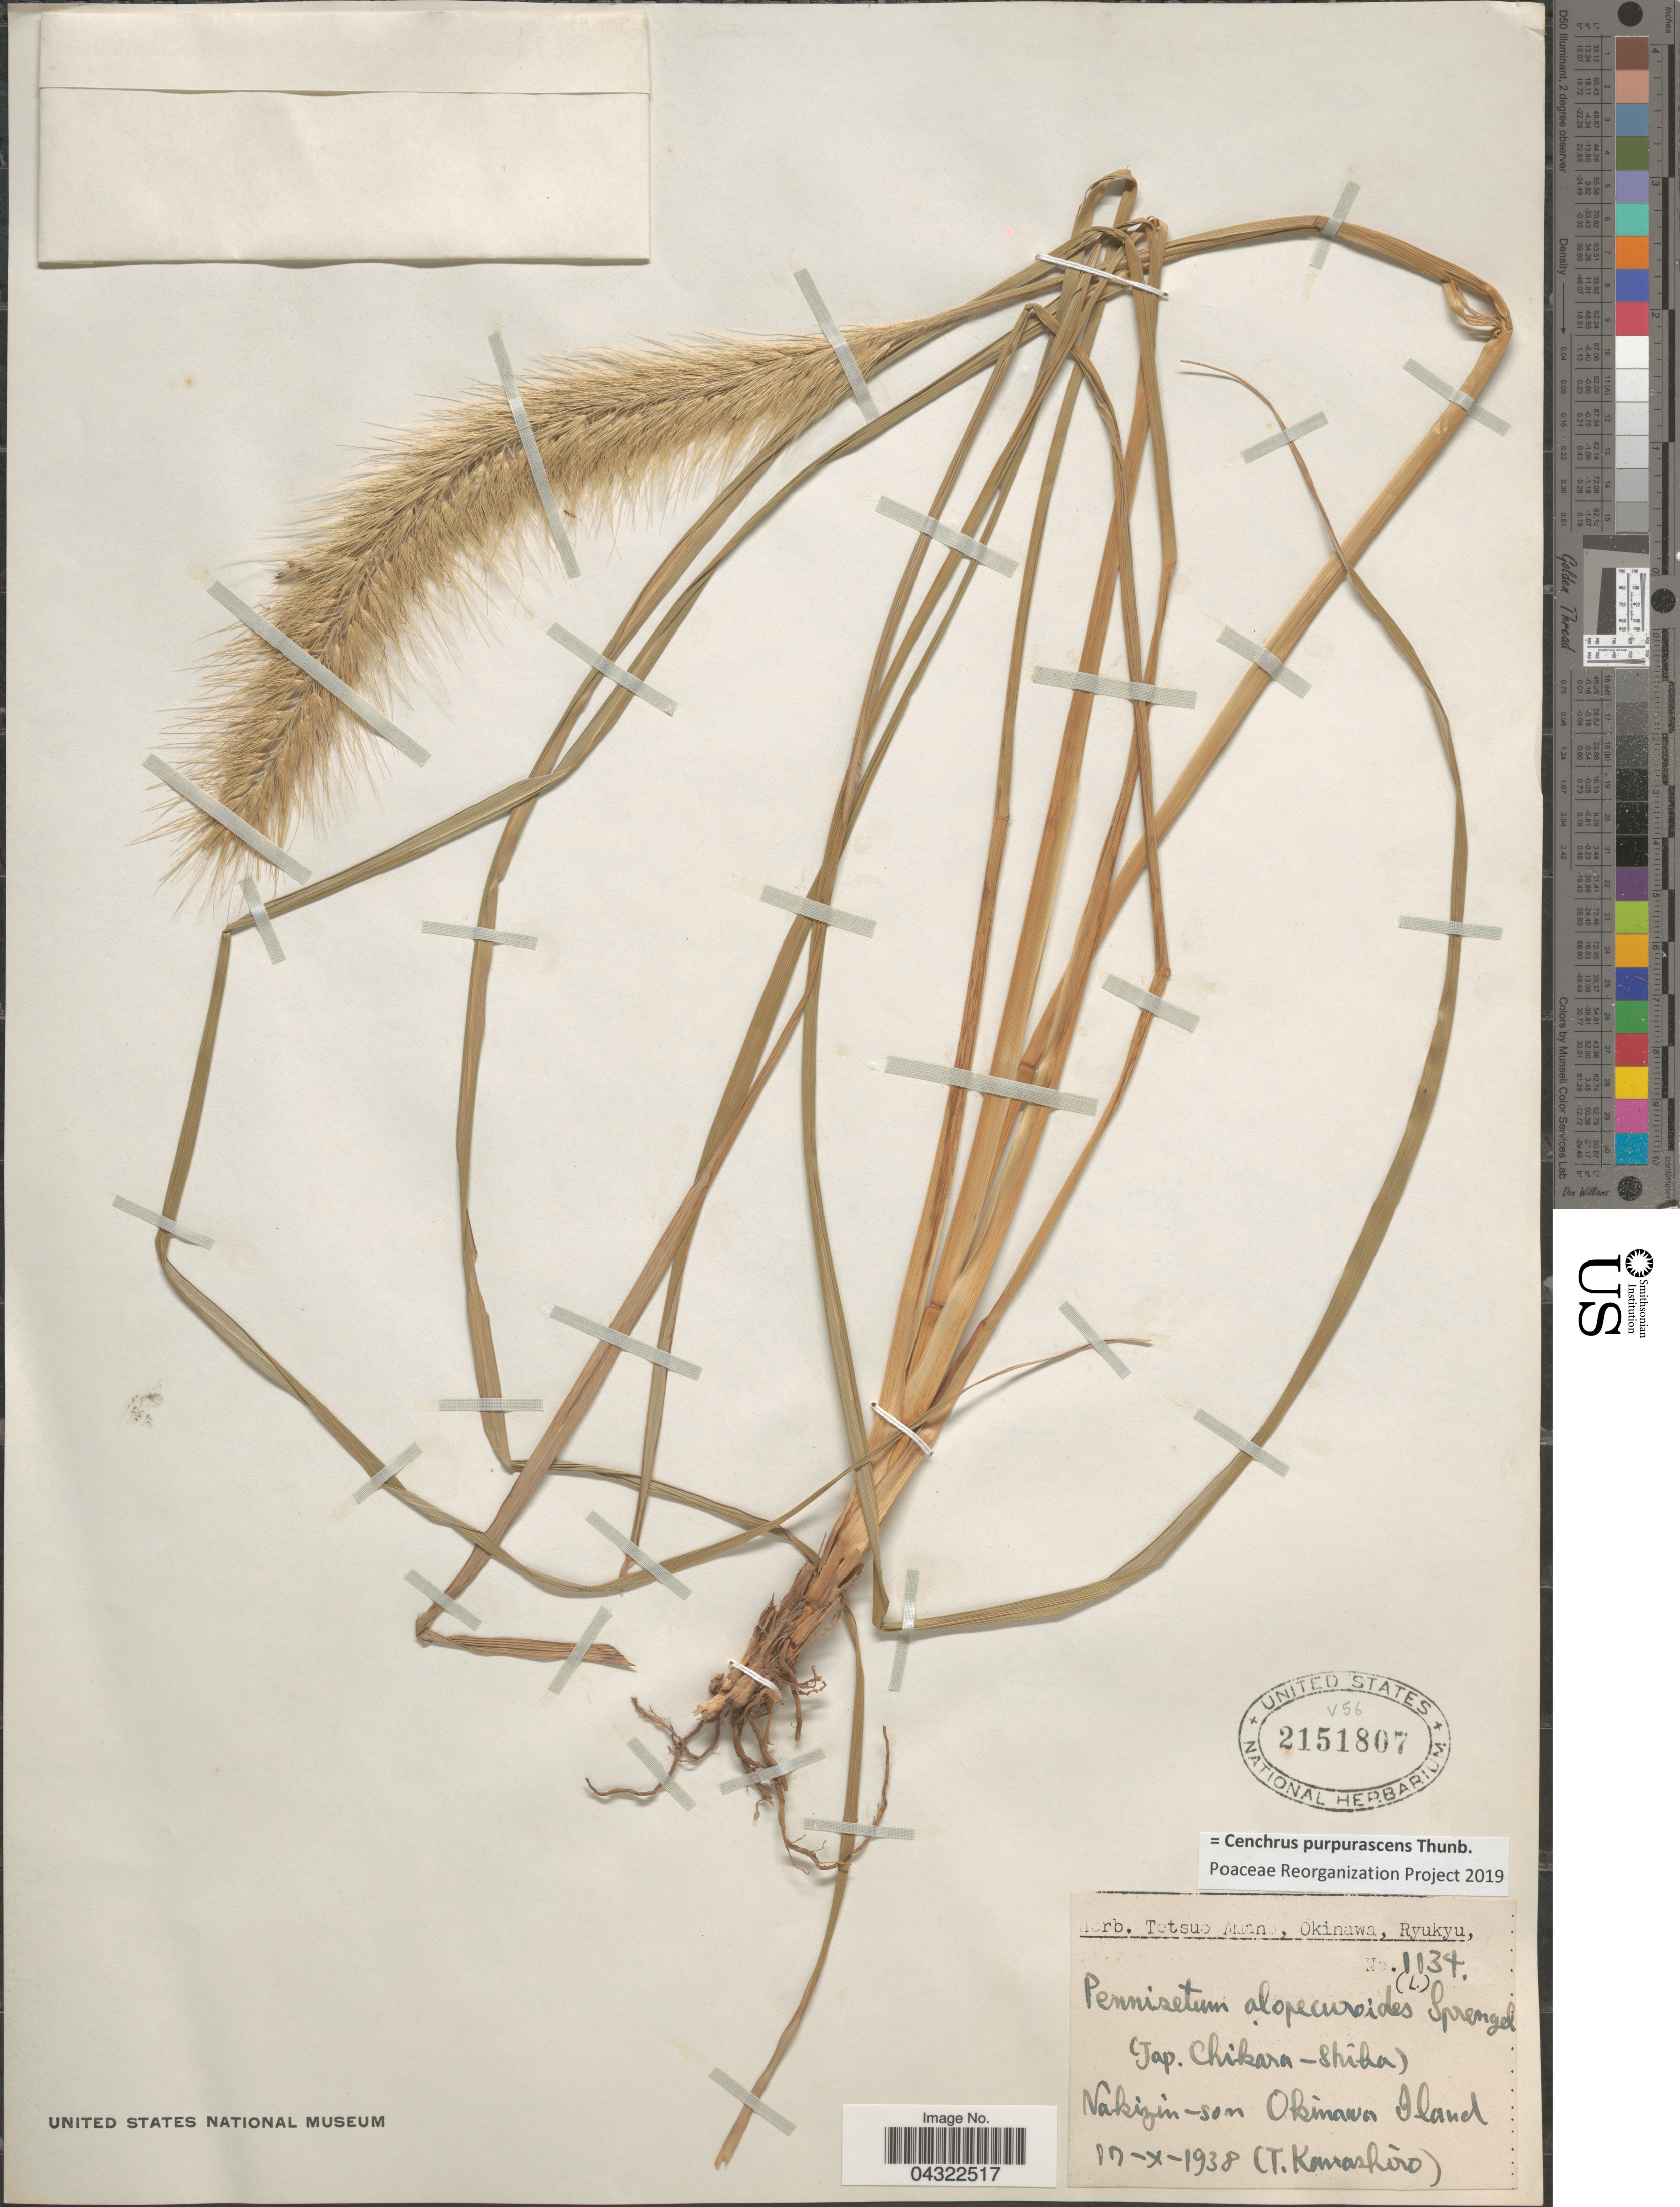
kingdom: Plantae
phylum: Tracheophyta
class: Liliopsida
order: Poales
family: Poaceae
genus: Cenchrus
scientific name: Cenchrus purpurascens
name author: Thunb.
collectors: T. Kanashiro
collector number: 1134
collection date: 1938-10-17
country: Japan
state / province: Okinawa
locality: Ryukyu. (Jap. Chikara-Shiba). Nakizin-son Okinawa Island.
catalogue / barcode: US 2151807